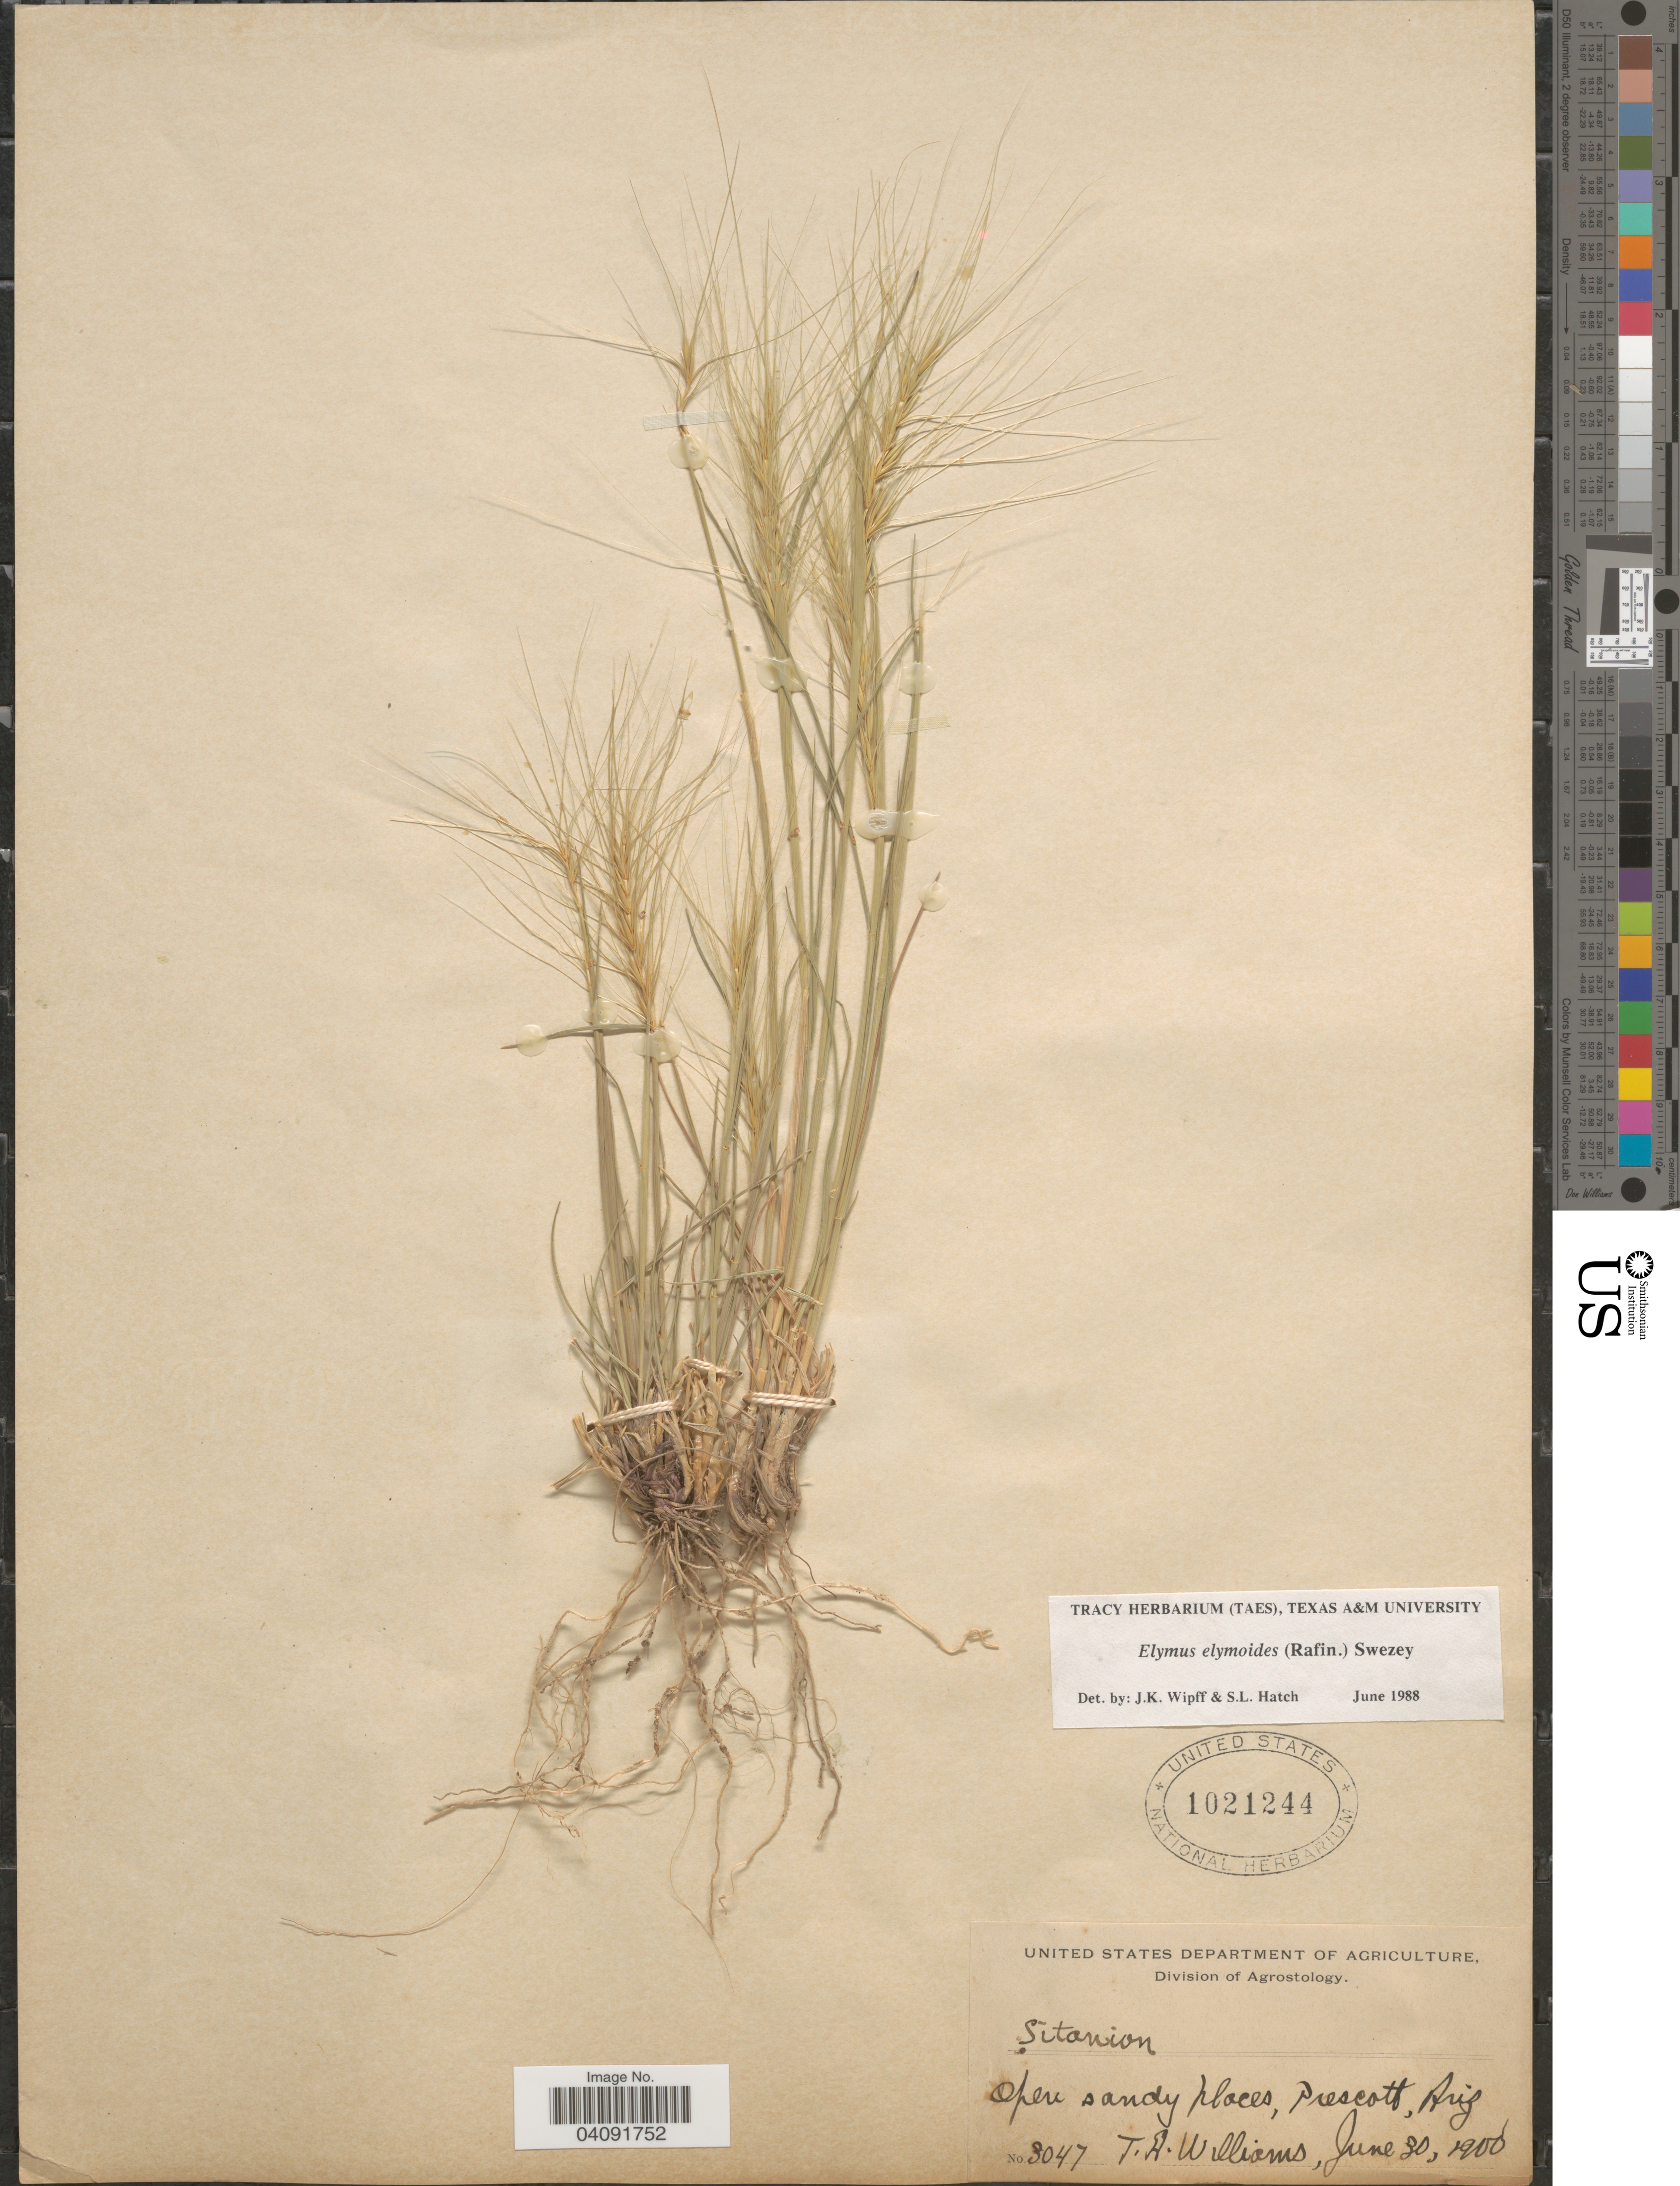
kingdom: Plantae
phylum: Tracheophyta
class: Liliopsida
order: Poales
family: Poaceae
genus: Elymus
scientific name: Elymus elymoides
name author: (Raf.) Swezey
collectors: T. Williams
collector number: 3047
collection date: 1900-06-30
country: United States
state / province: Arizona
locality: Prescott.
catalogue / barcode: US 1021244